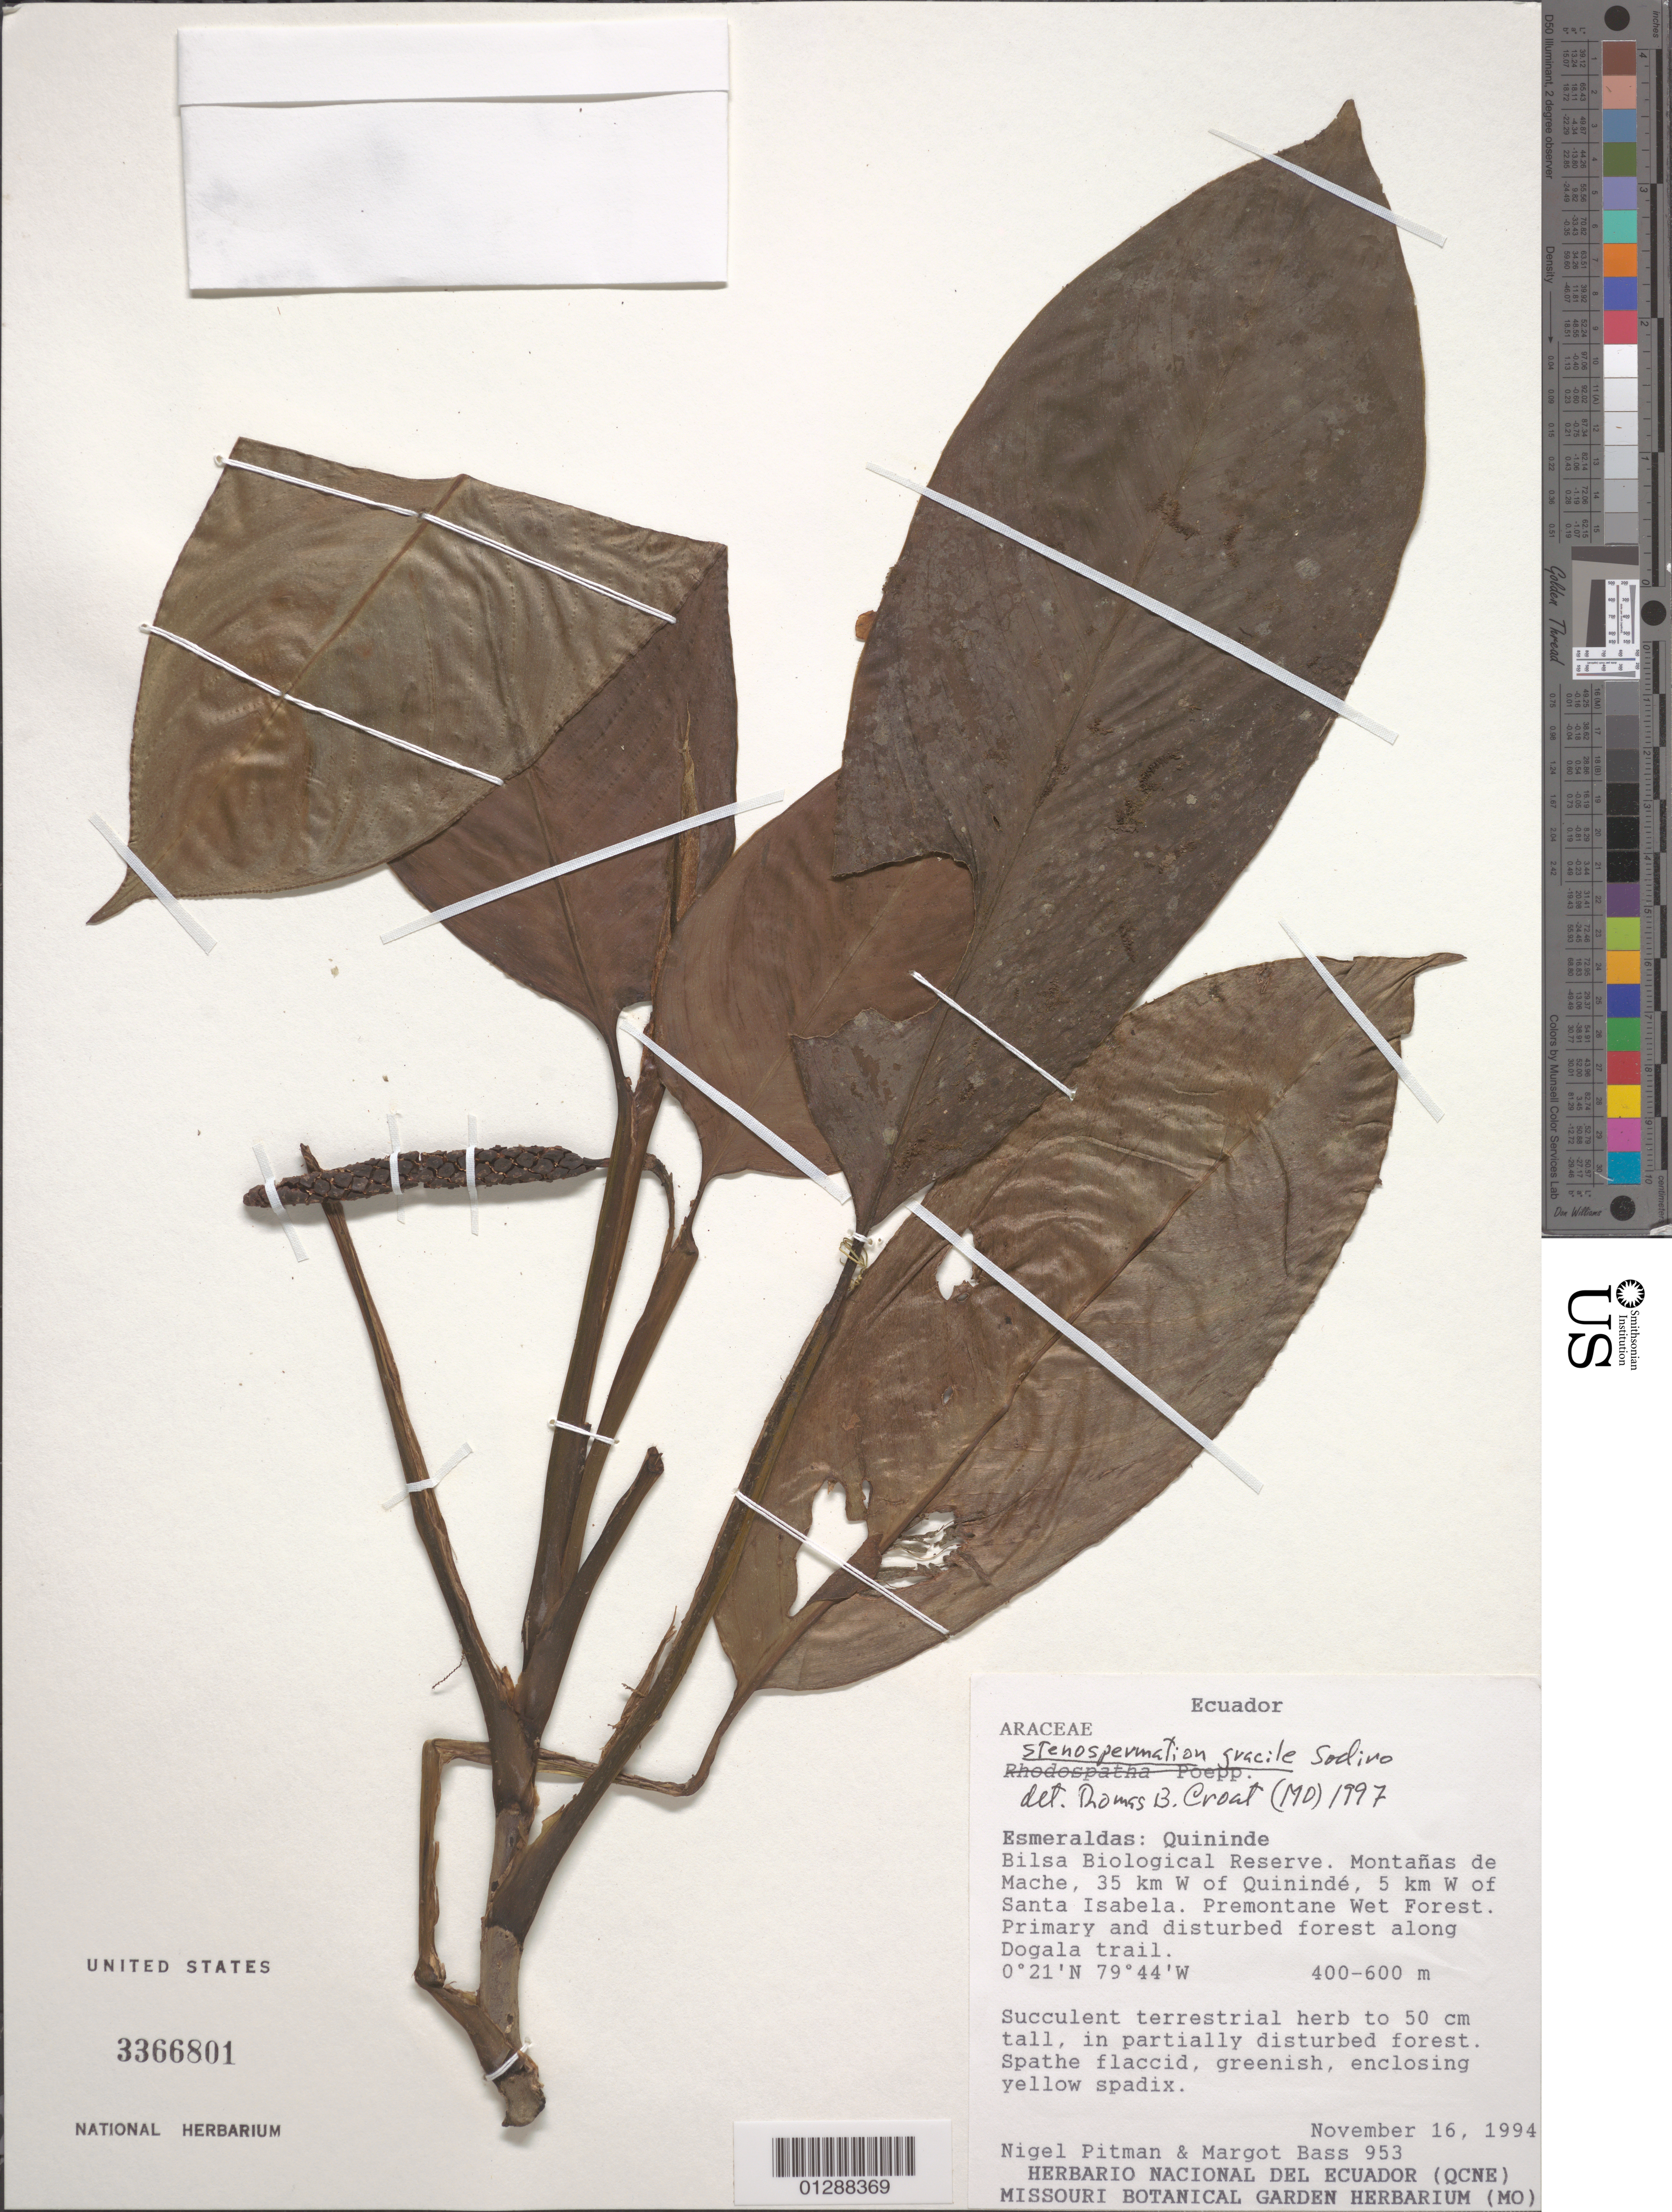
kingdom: Plantae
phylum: Tracheophyta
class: Liliopsida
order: Alismatales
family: Araceae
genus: Stenospermation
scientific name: Stenospermation gracile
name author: Sodiro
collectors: N. Pitman & M. Bass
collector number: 953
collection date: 1994-11-16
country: Ecuador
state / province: Esmeraldas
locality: Quininde. Bilsa Biological Reserve. Montañas de Mache, 35 km W of Quinindé, 5 km W of Santa Isabela.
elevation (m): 400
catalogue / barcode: US 3366801